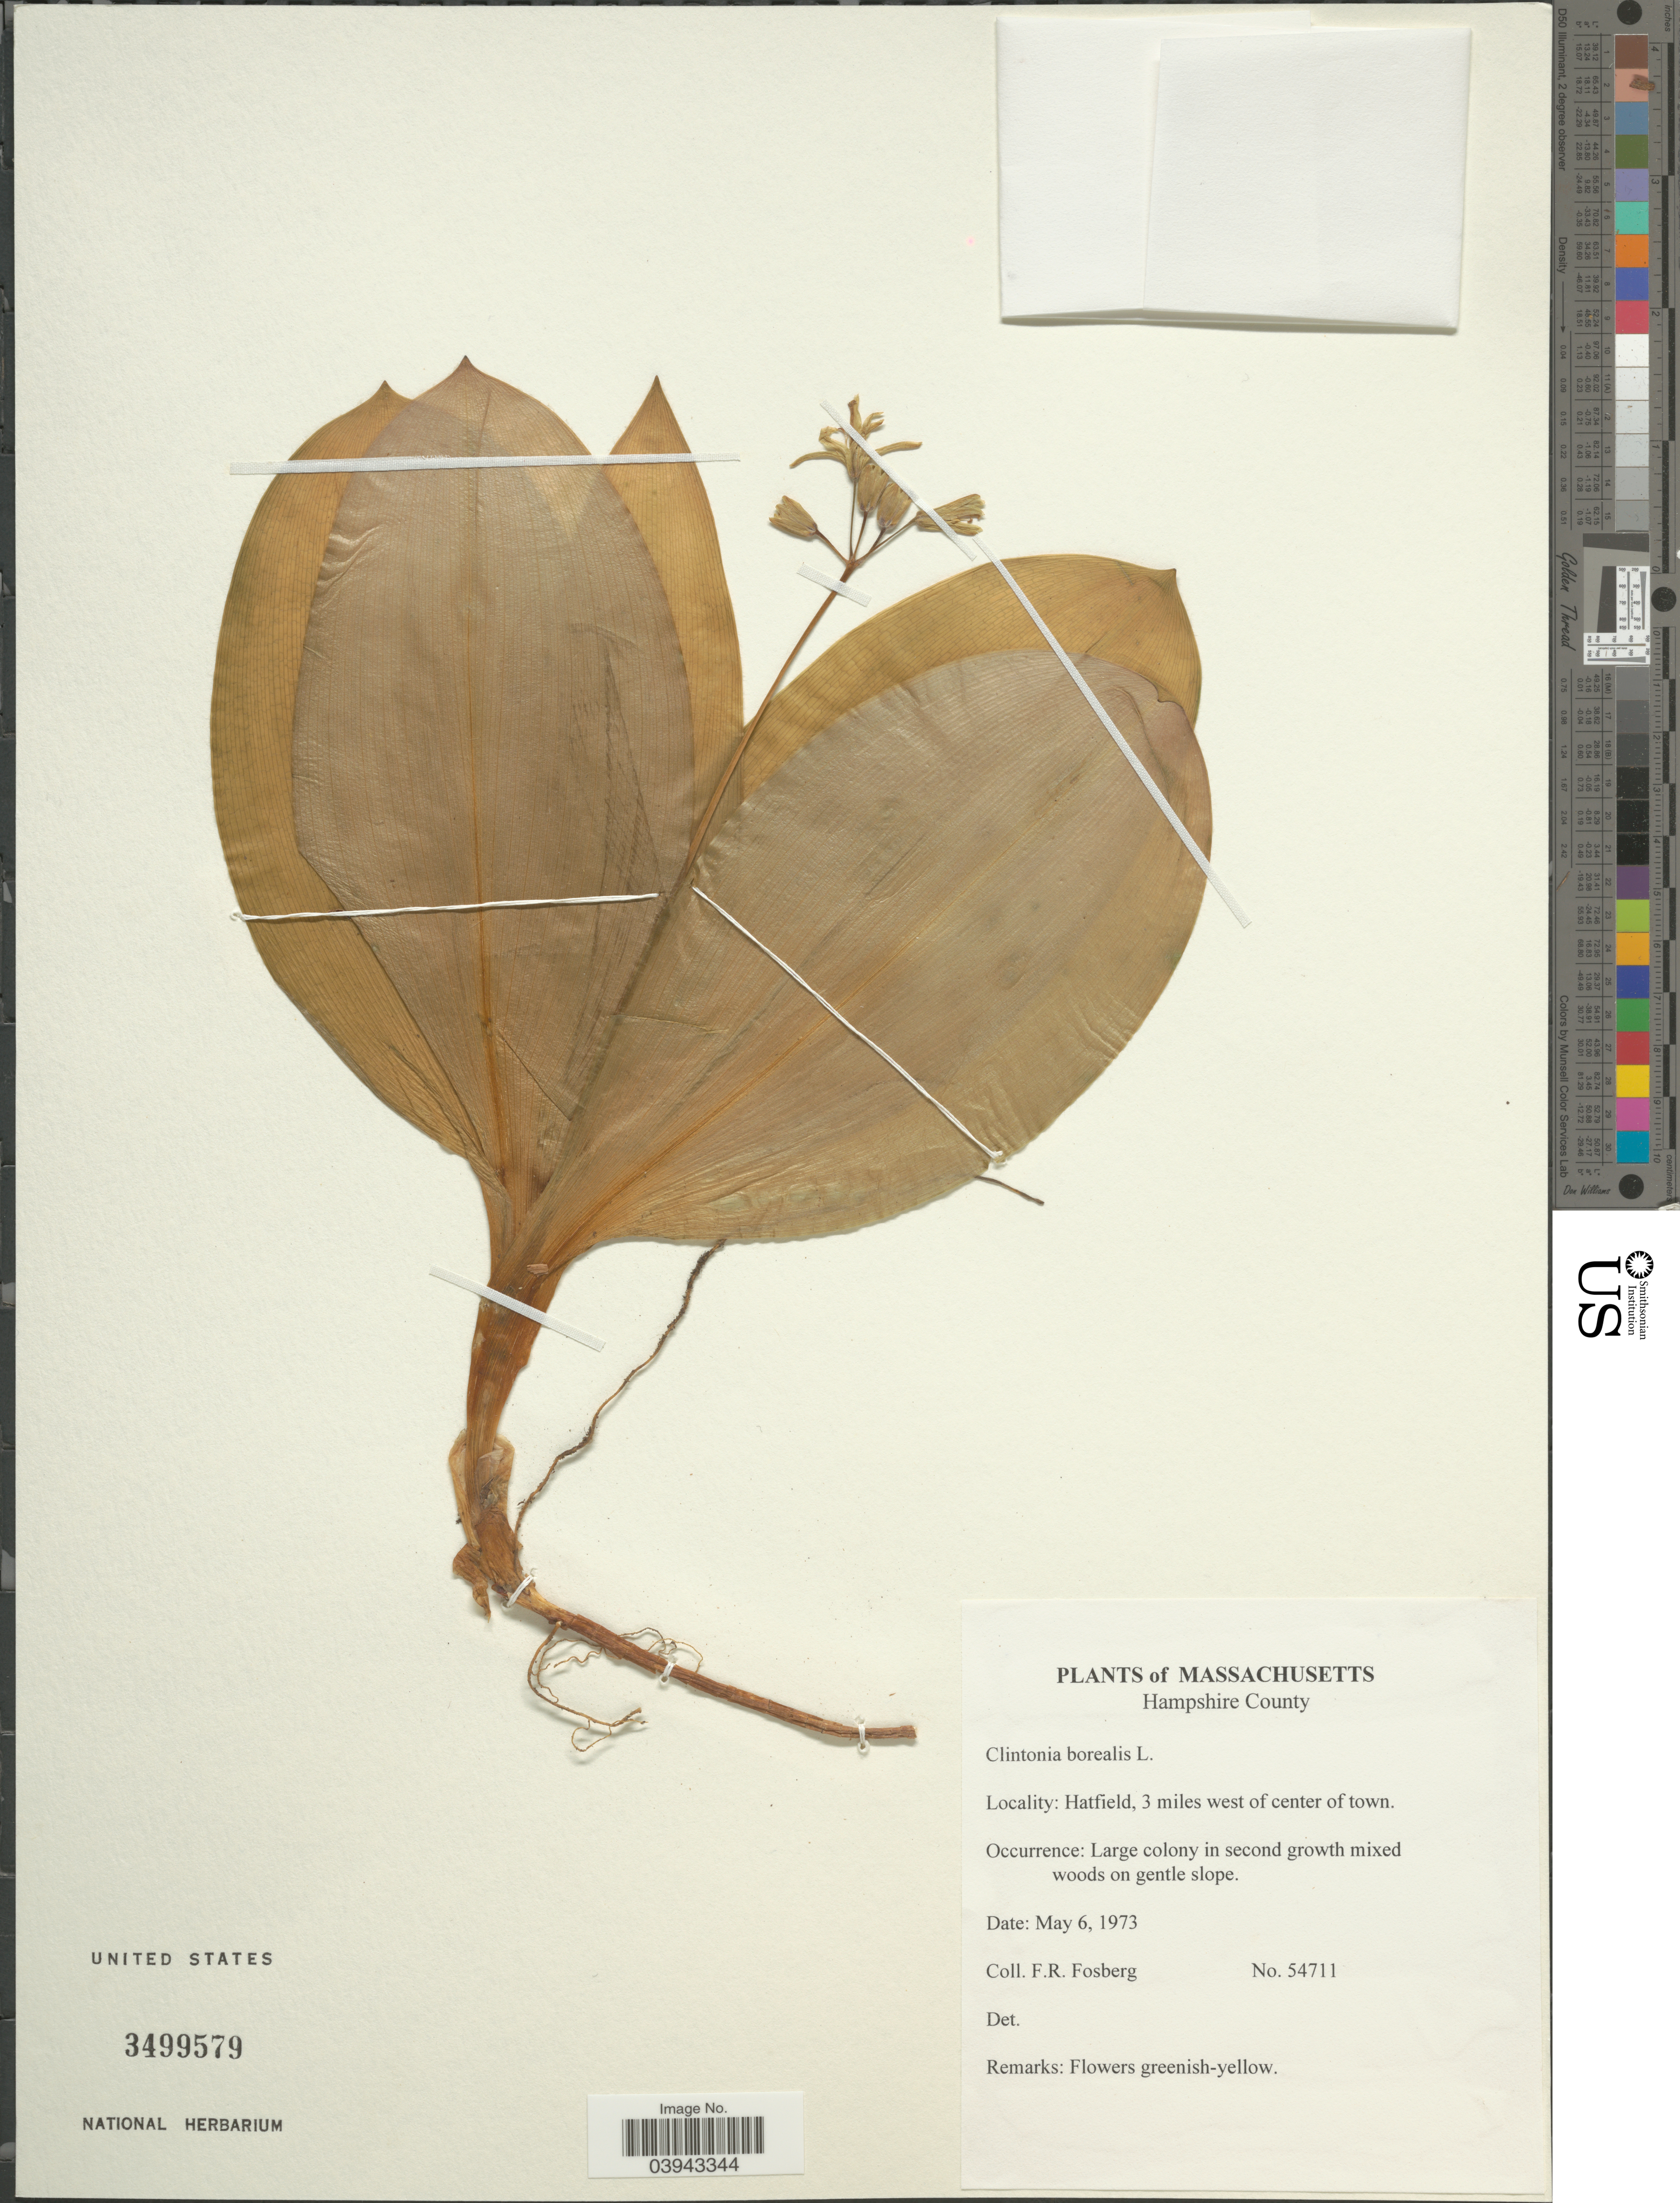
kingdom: Plantae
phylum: Tracheophyta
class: Liliopsida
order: Liliales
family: Liliaceae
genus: Clintonia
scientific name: Clintonia borealis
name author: (Aiton) Raf.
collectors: F. R. Fosberg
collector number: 54711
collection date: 1973-05-06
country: United States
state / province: Massachusetts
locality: Hampshire County. Hatfield, 3 miles west of center of town.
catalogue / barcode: US 3499579